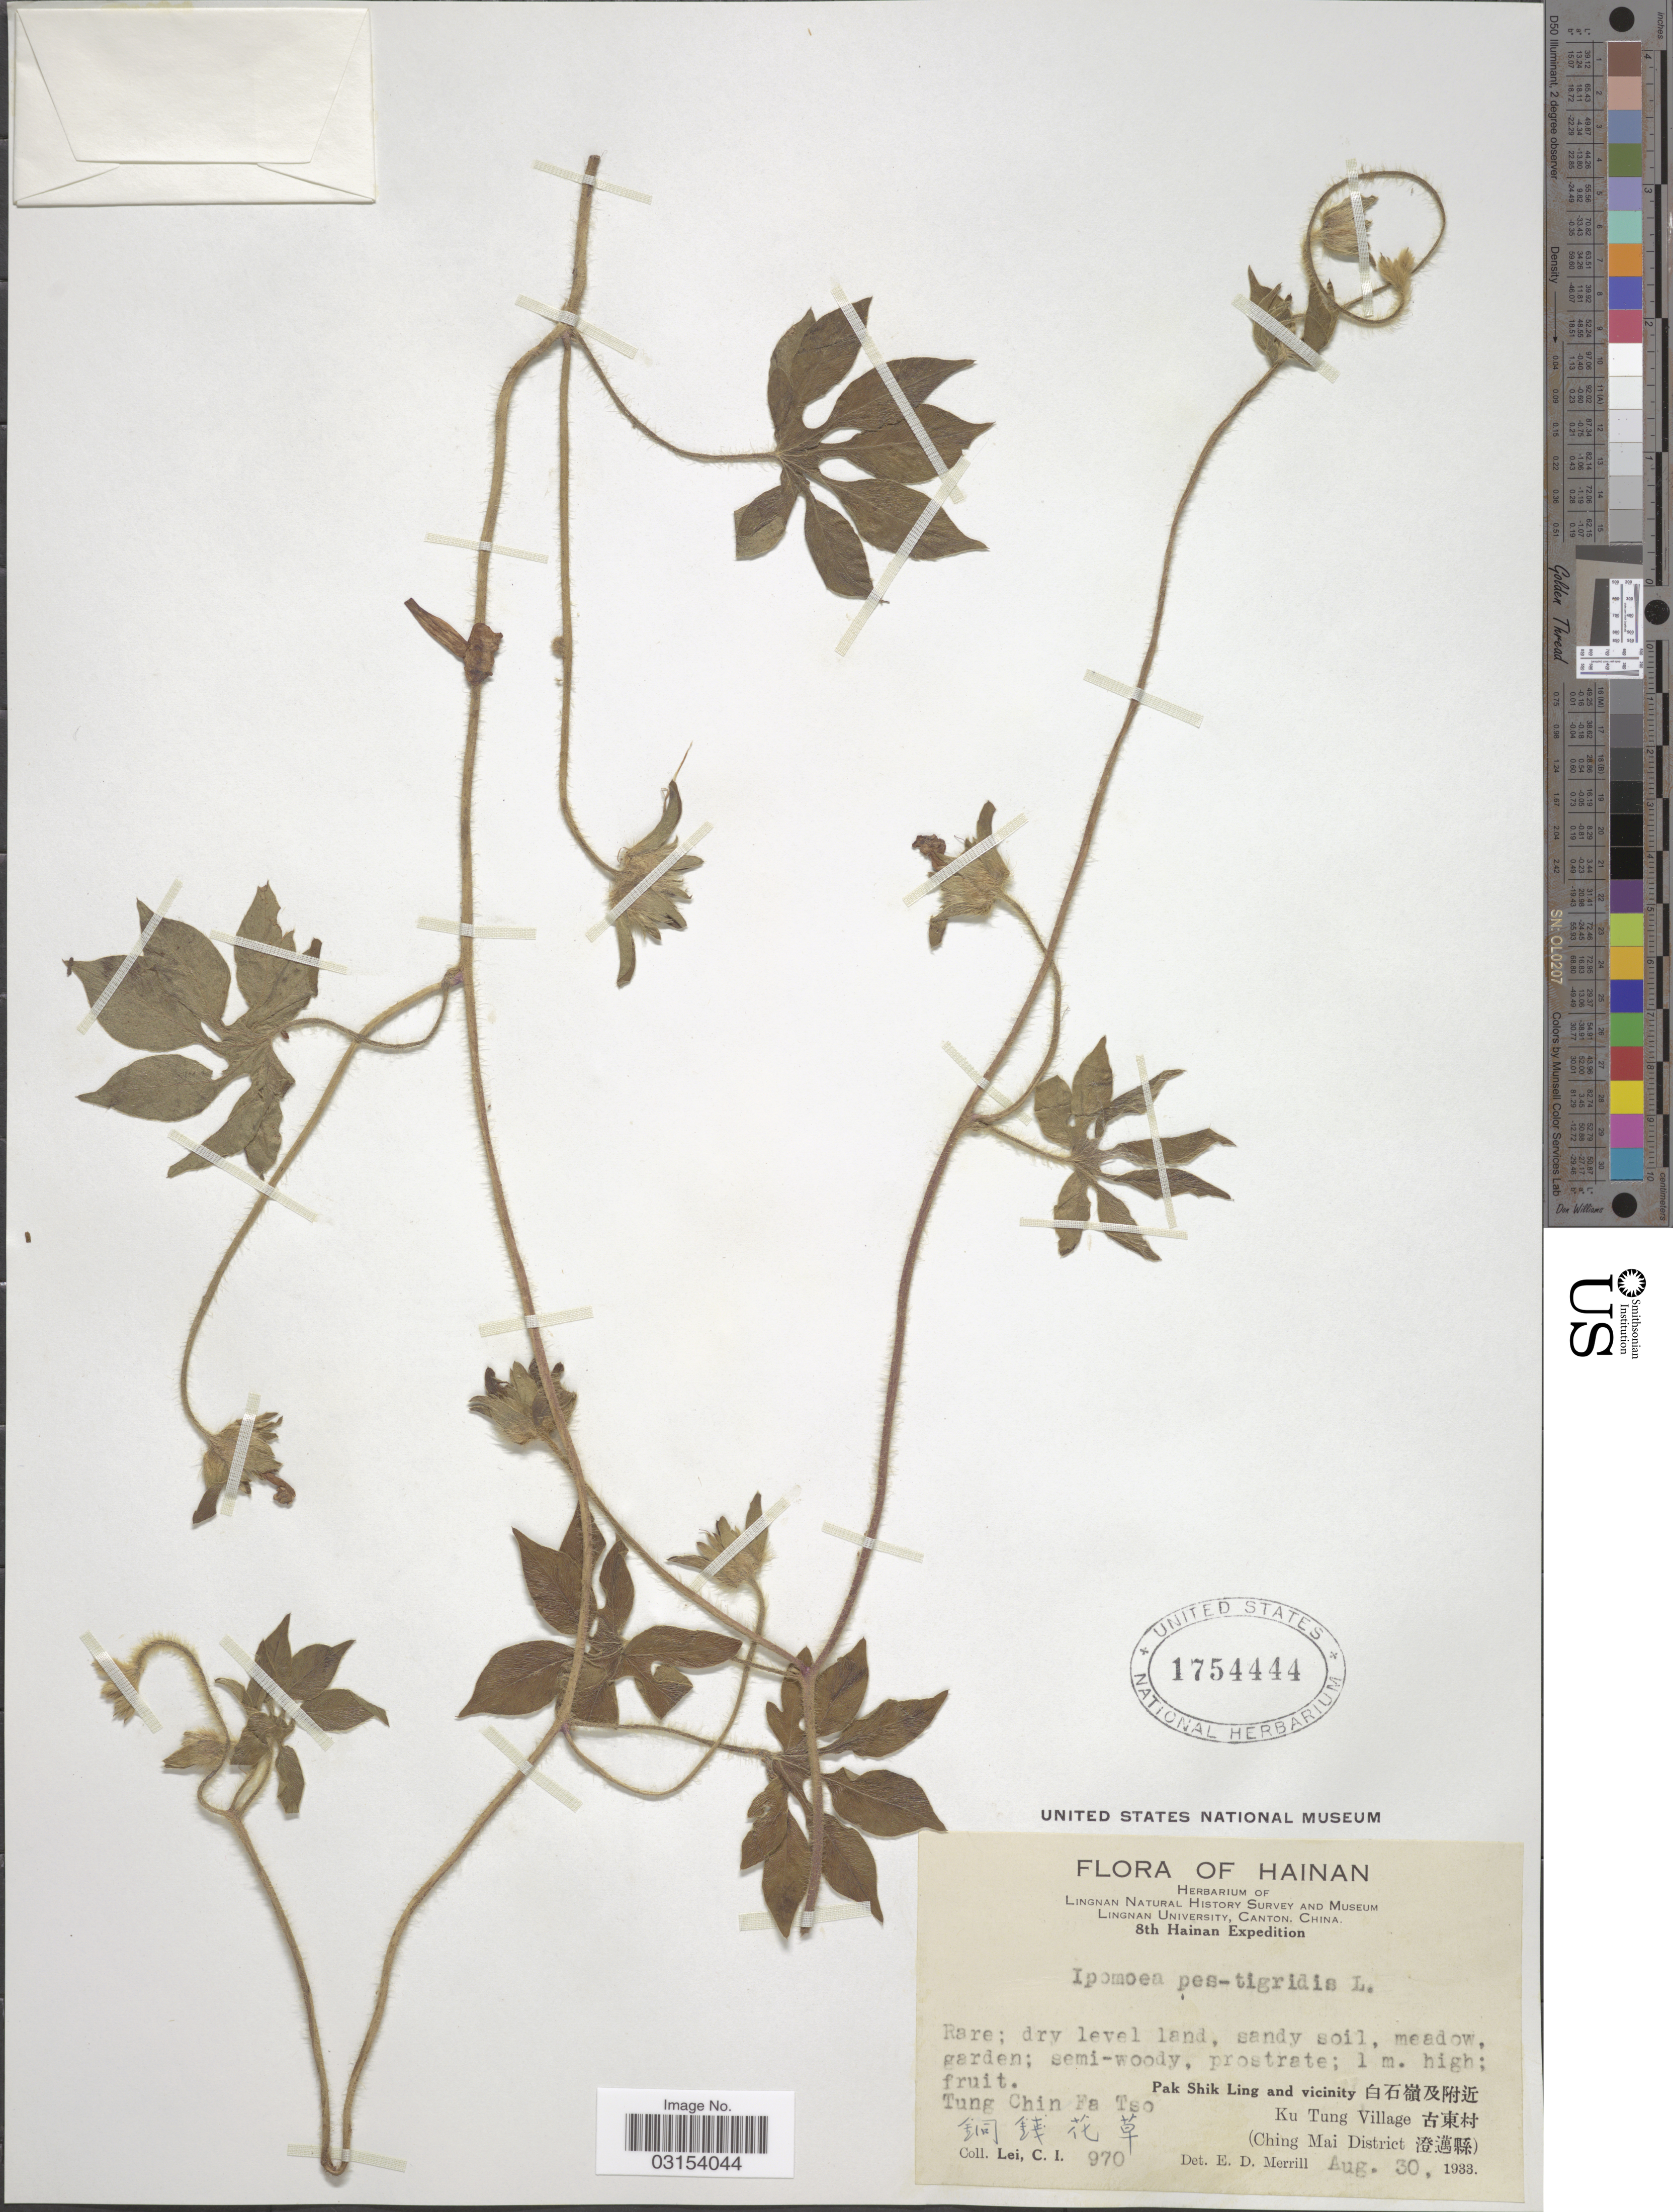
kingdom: Plantae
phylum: Tracheophyta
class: Magnoliopsida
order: Solanales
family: Convolvulaceae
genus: Ipomoea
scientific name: Ipomoea pes-tigridis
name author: L.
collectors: C. I. Lei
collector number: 970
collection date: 1933-08-30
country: China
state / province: Hainan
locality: Tung Chin Fa Tso. Pak Shik Ling and vicinity X. Ku Tung Village X. (Ching Mai District, X).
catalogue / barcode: US 1754444